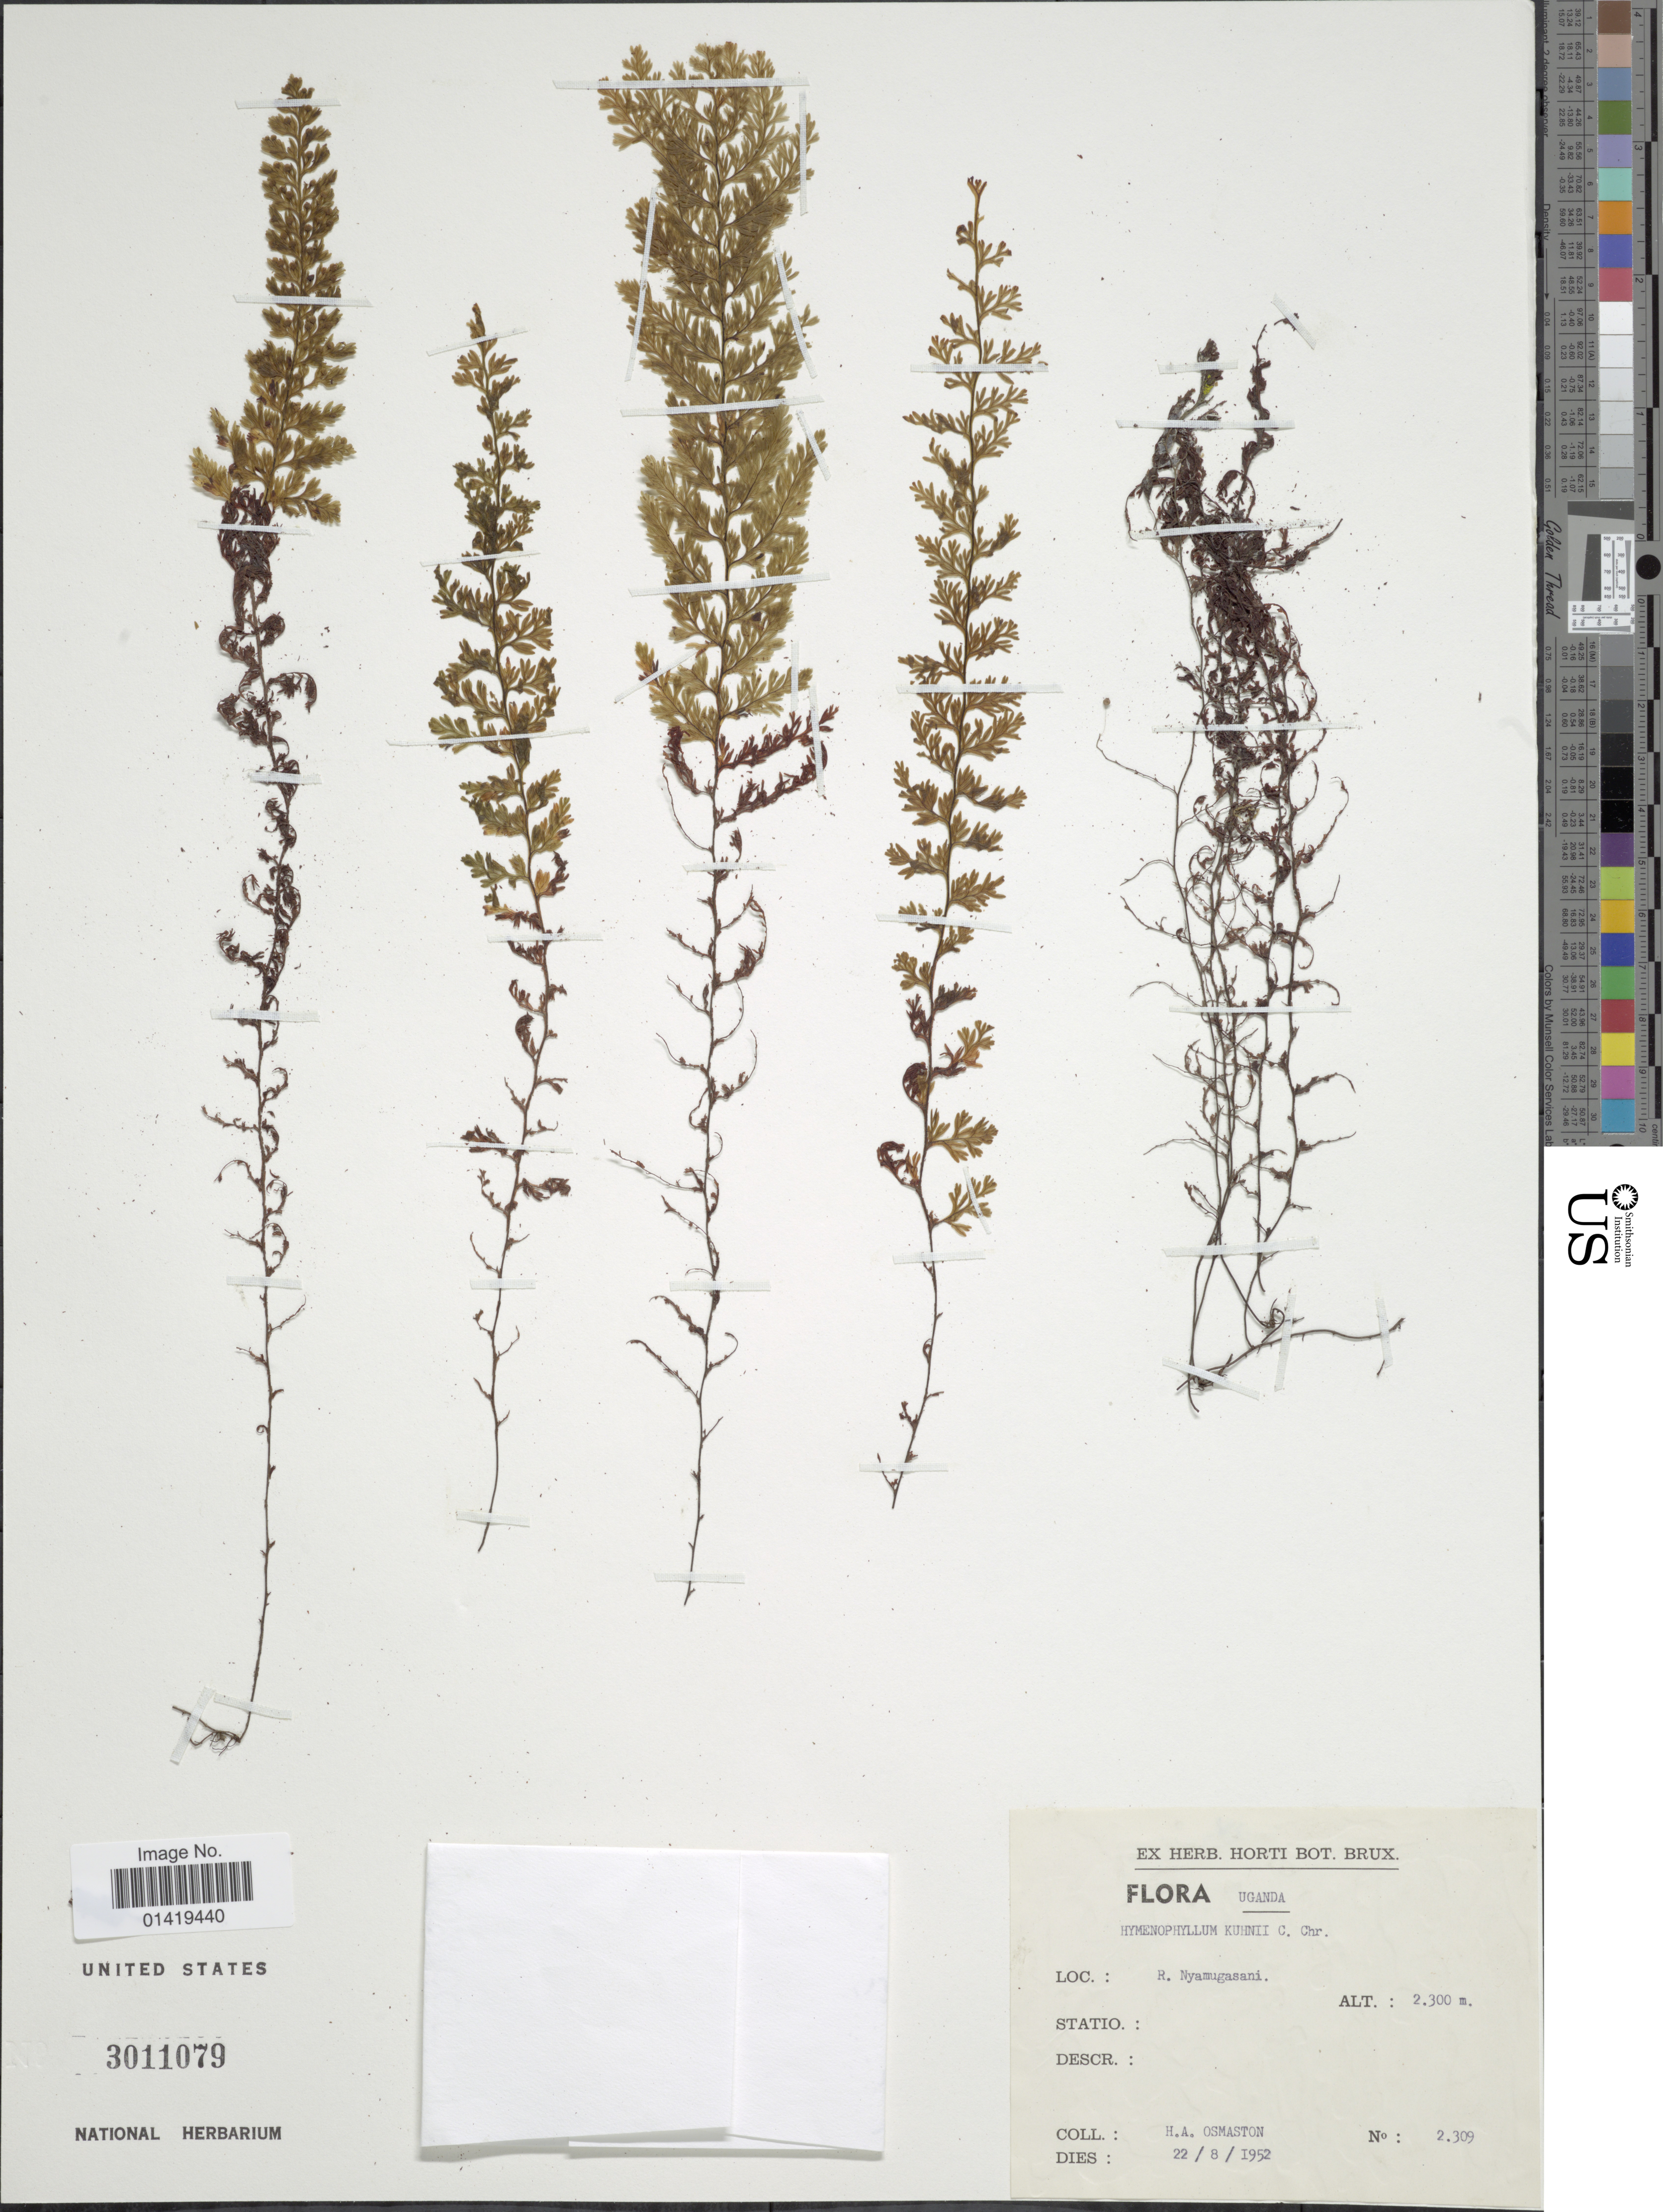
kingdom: Plantae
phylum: Tracheophyta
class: Polypodiopsida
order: Hymenophyllales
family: Hymenophyllaceae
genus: Hymenophyllum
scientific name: Hymenophyllum kuhnii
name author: C. Chr.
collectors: H. Osmaston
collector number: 2309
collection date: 1952-08-22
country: Uganda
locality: R. Nyamugasani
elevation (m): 2300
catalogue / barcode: US 3011079